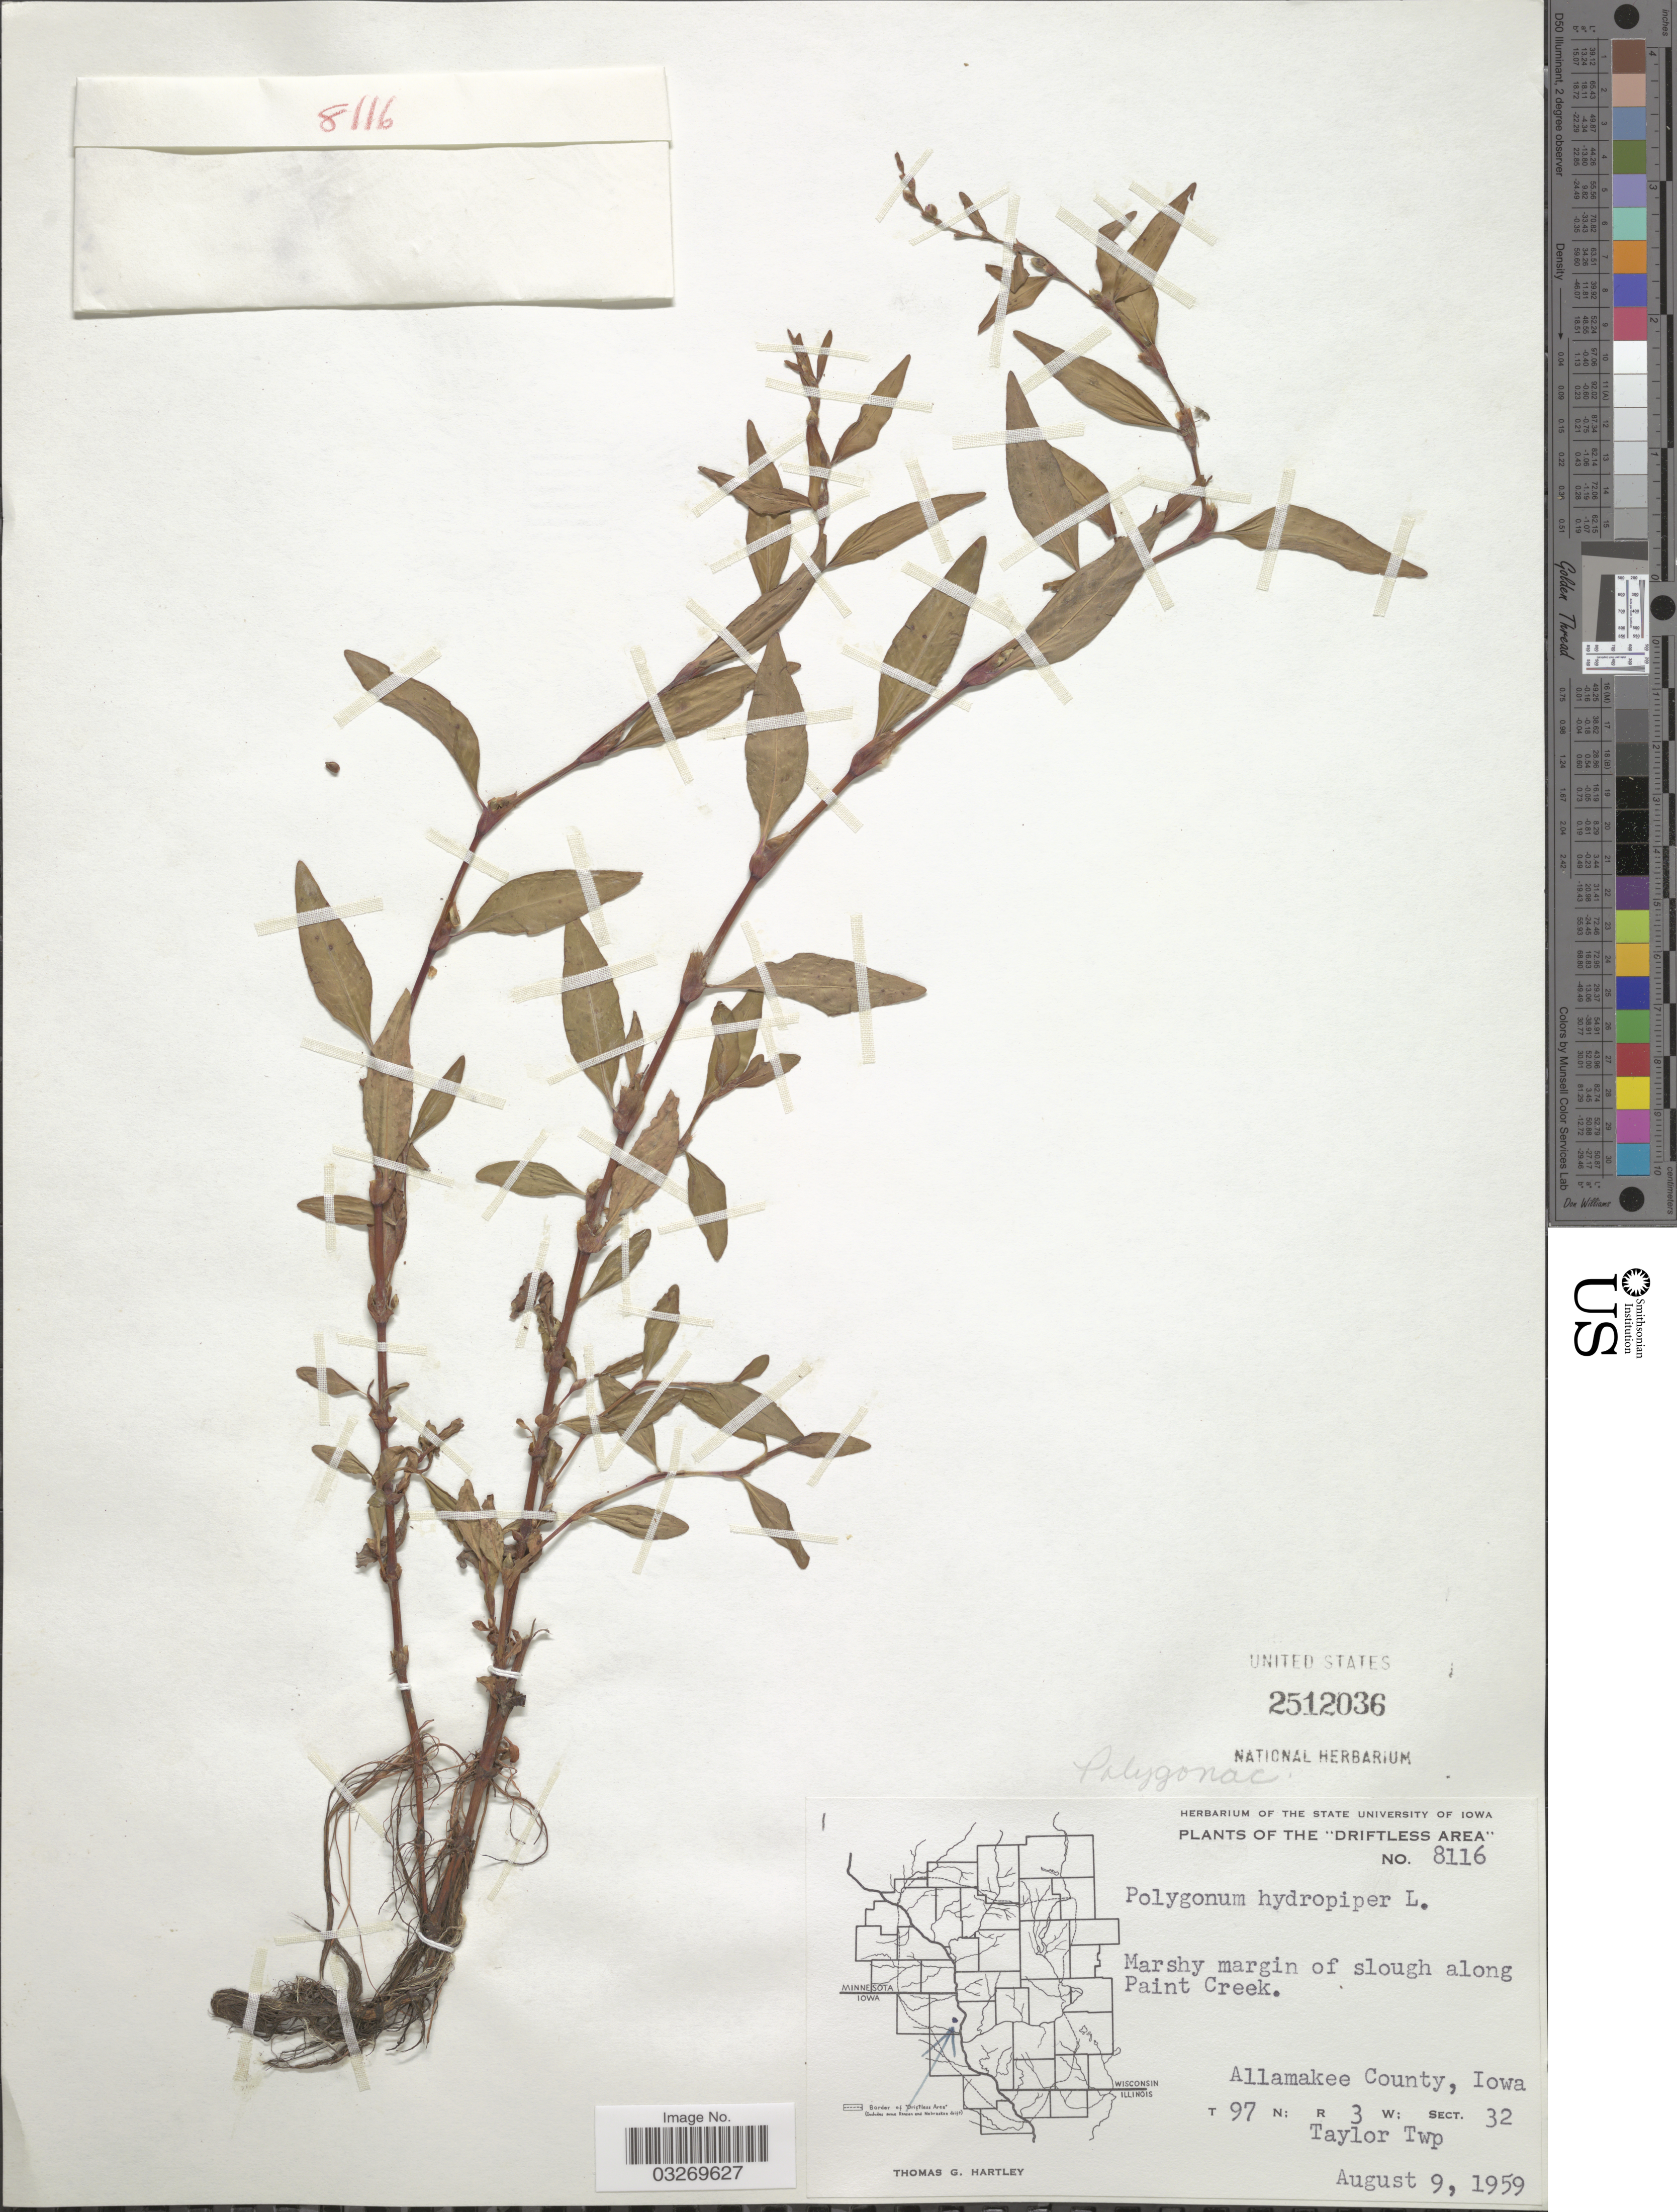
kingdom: Plantae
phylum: Tracheophyta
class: Magnoliopsida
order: Caryophyllales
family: Polygonaceae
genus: Persicaria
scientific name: Persicaria hydropiper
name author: (L.) Delarbre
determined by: Atha, D. E.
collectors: T. G. Hartley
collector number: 8116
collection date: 1959-08-09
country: United States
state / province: Iowa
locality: The "Driftless Area", Marshy margin of slough along Paint Creek. Allamakee County. T 97 N; R 3 W; Sect. 32, Taylor Twp.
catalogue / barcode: US 2512036